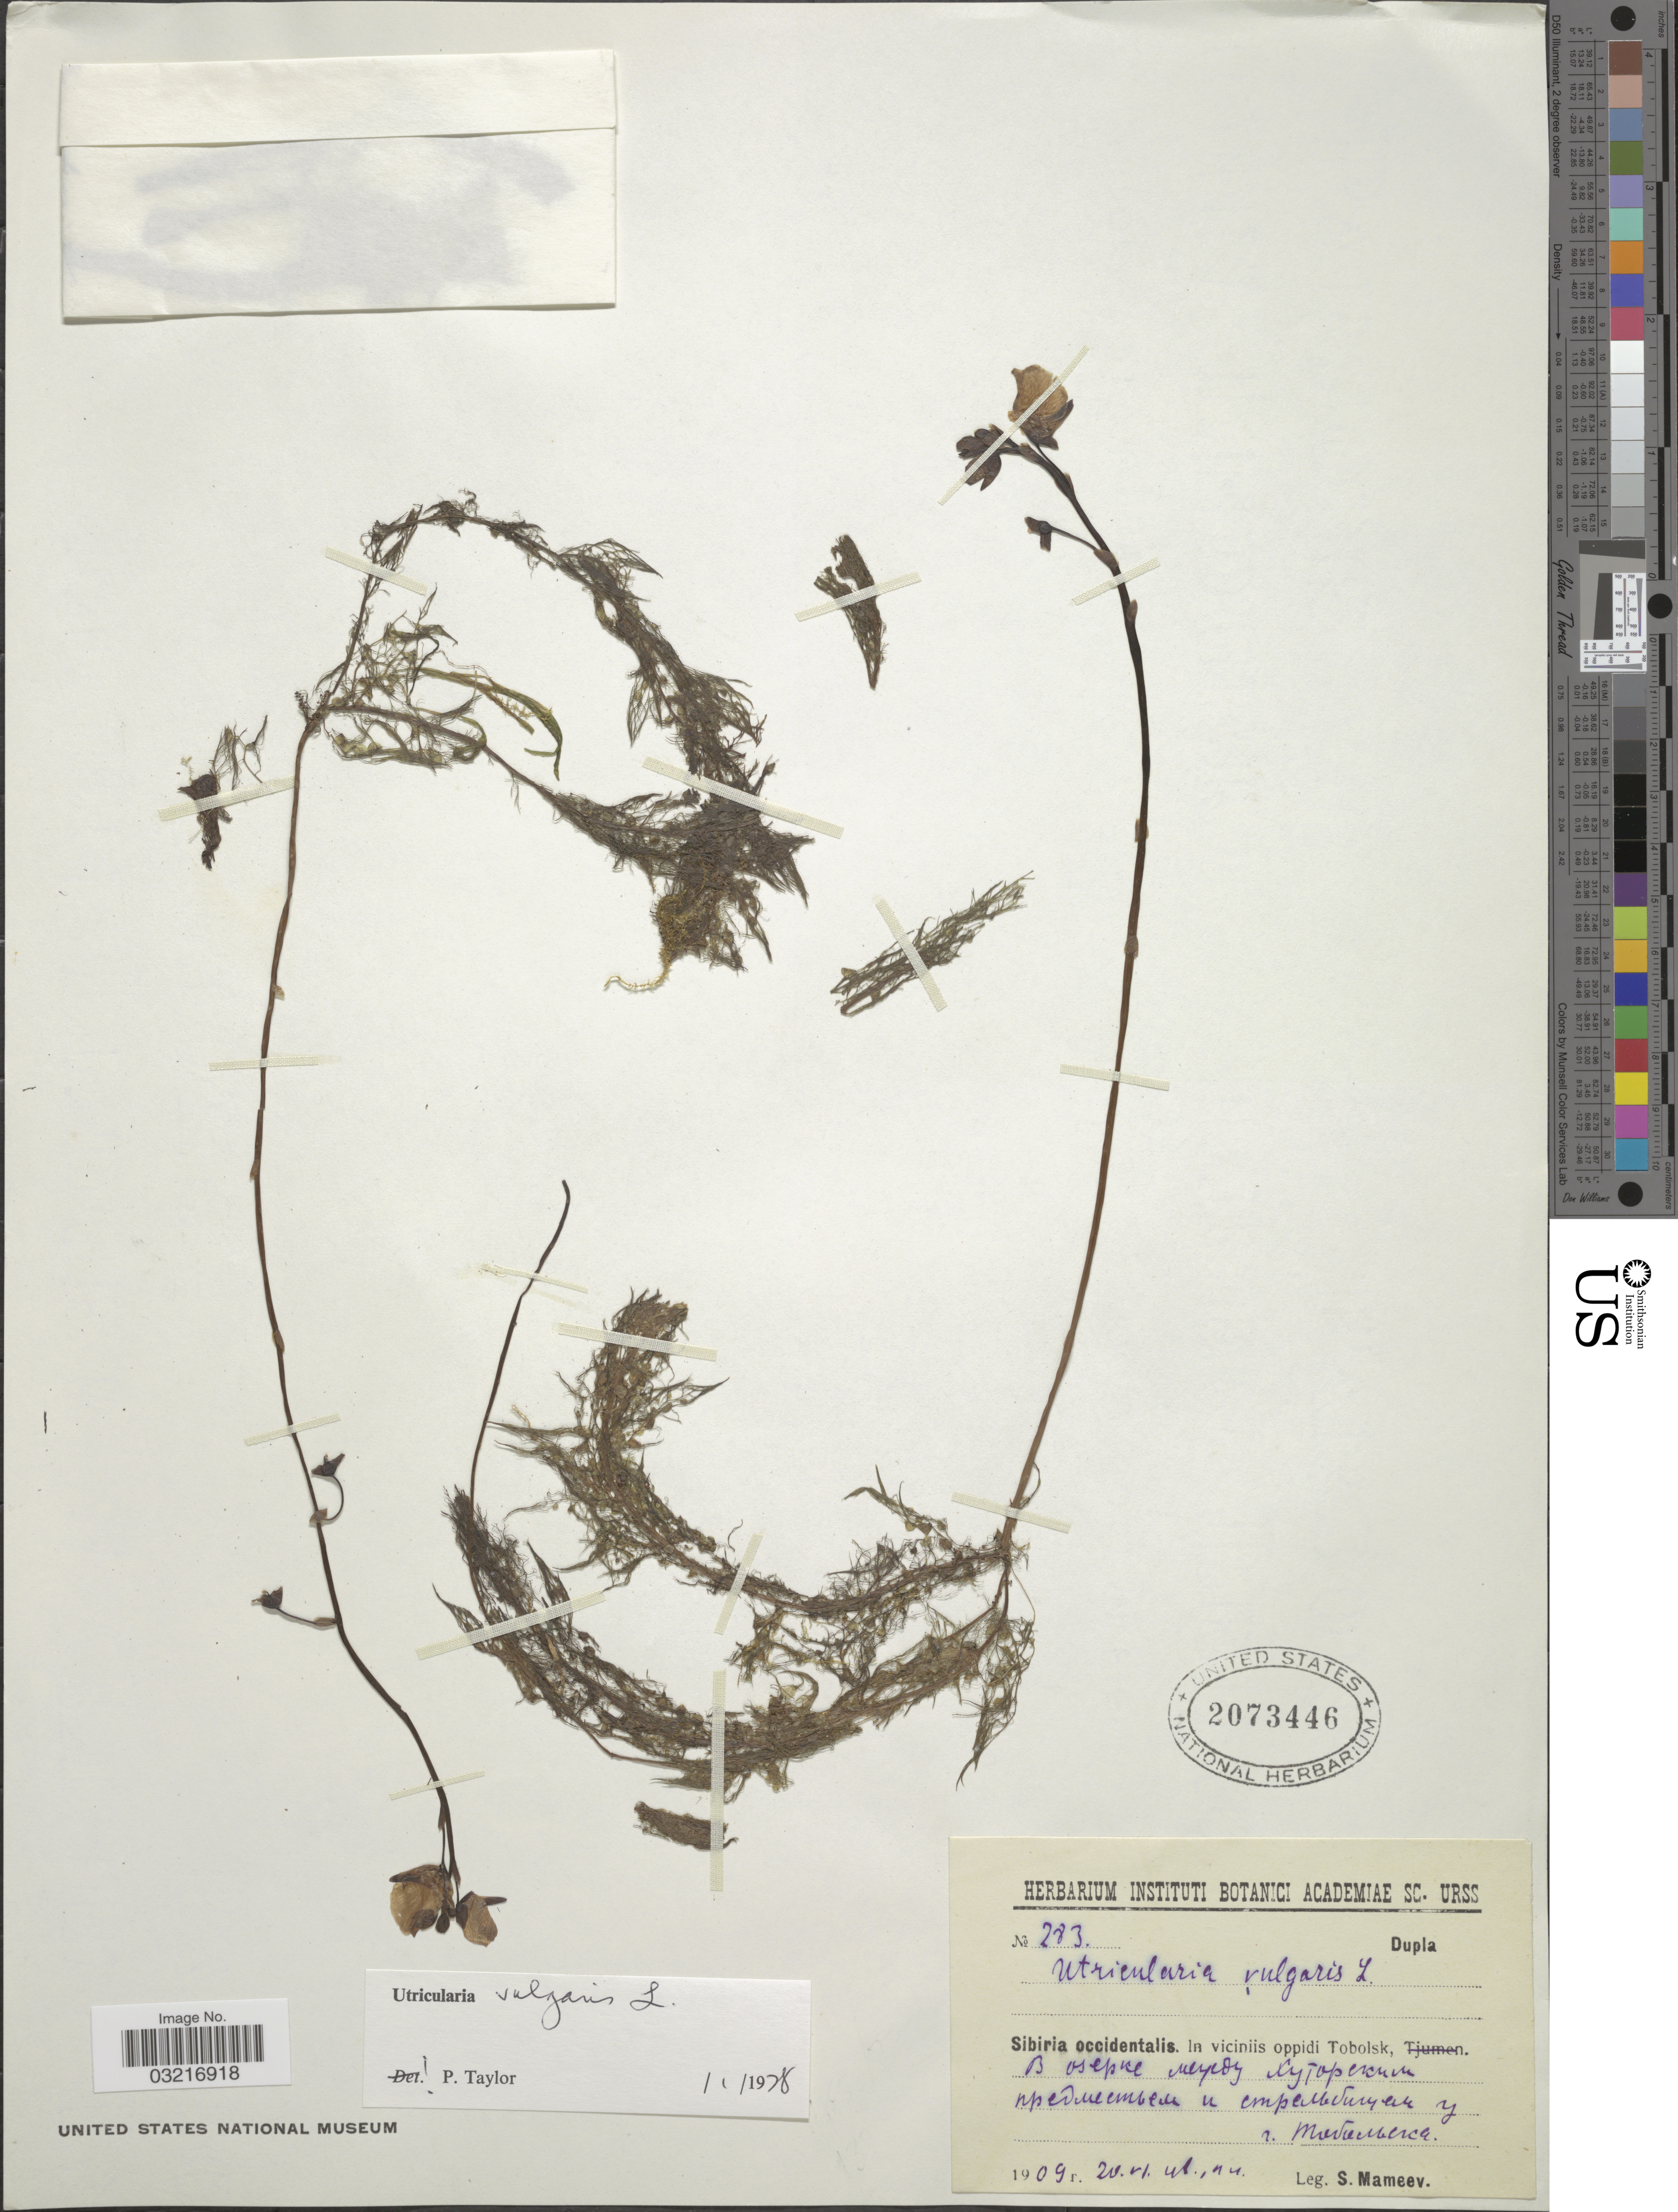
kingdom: Plantae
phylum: Tracheophyta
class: Magnoliopsida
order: Lamiales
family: Lentibulariaceae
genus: Utricularia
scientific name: Utricularia vulgaris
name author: L.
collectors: S. Mameev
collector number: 283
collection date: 1909-06-20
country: Russian Federation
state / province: Tyumen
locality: Sibiria occidentalis. In viciniis oppidi Tobolsk, X.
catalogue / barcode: US 2073446